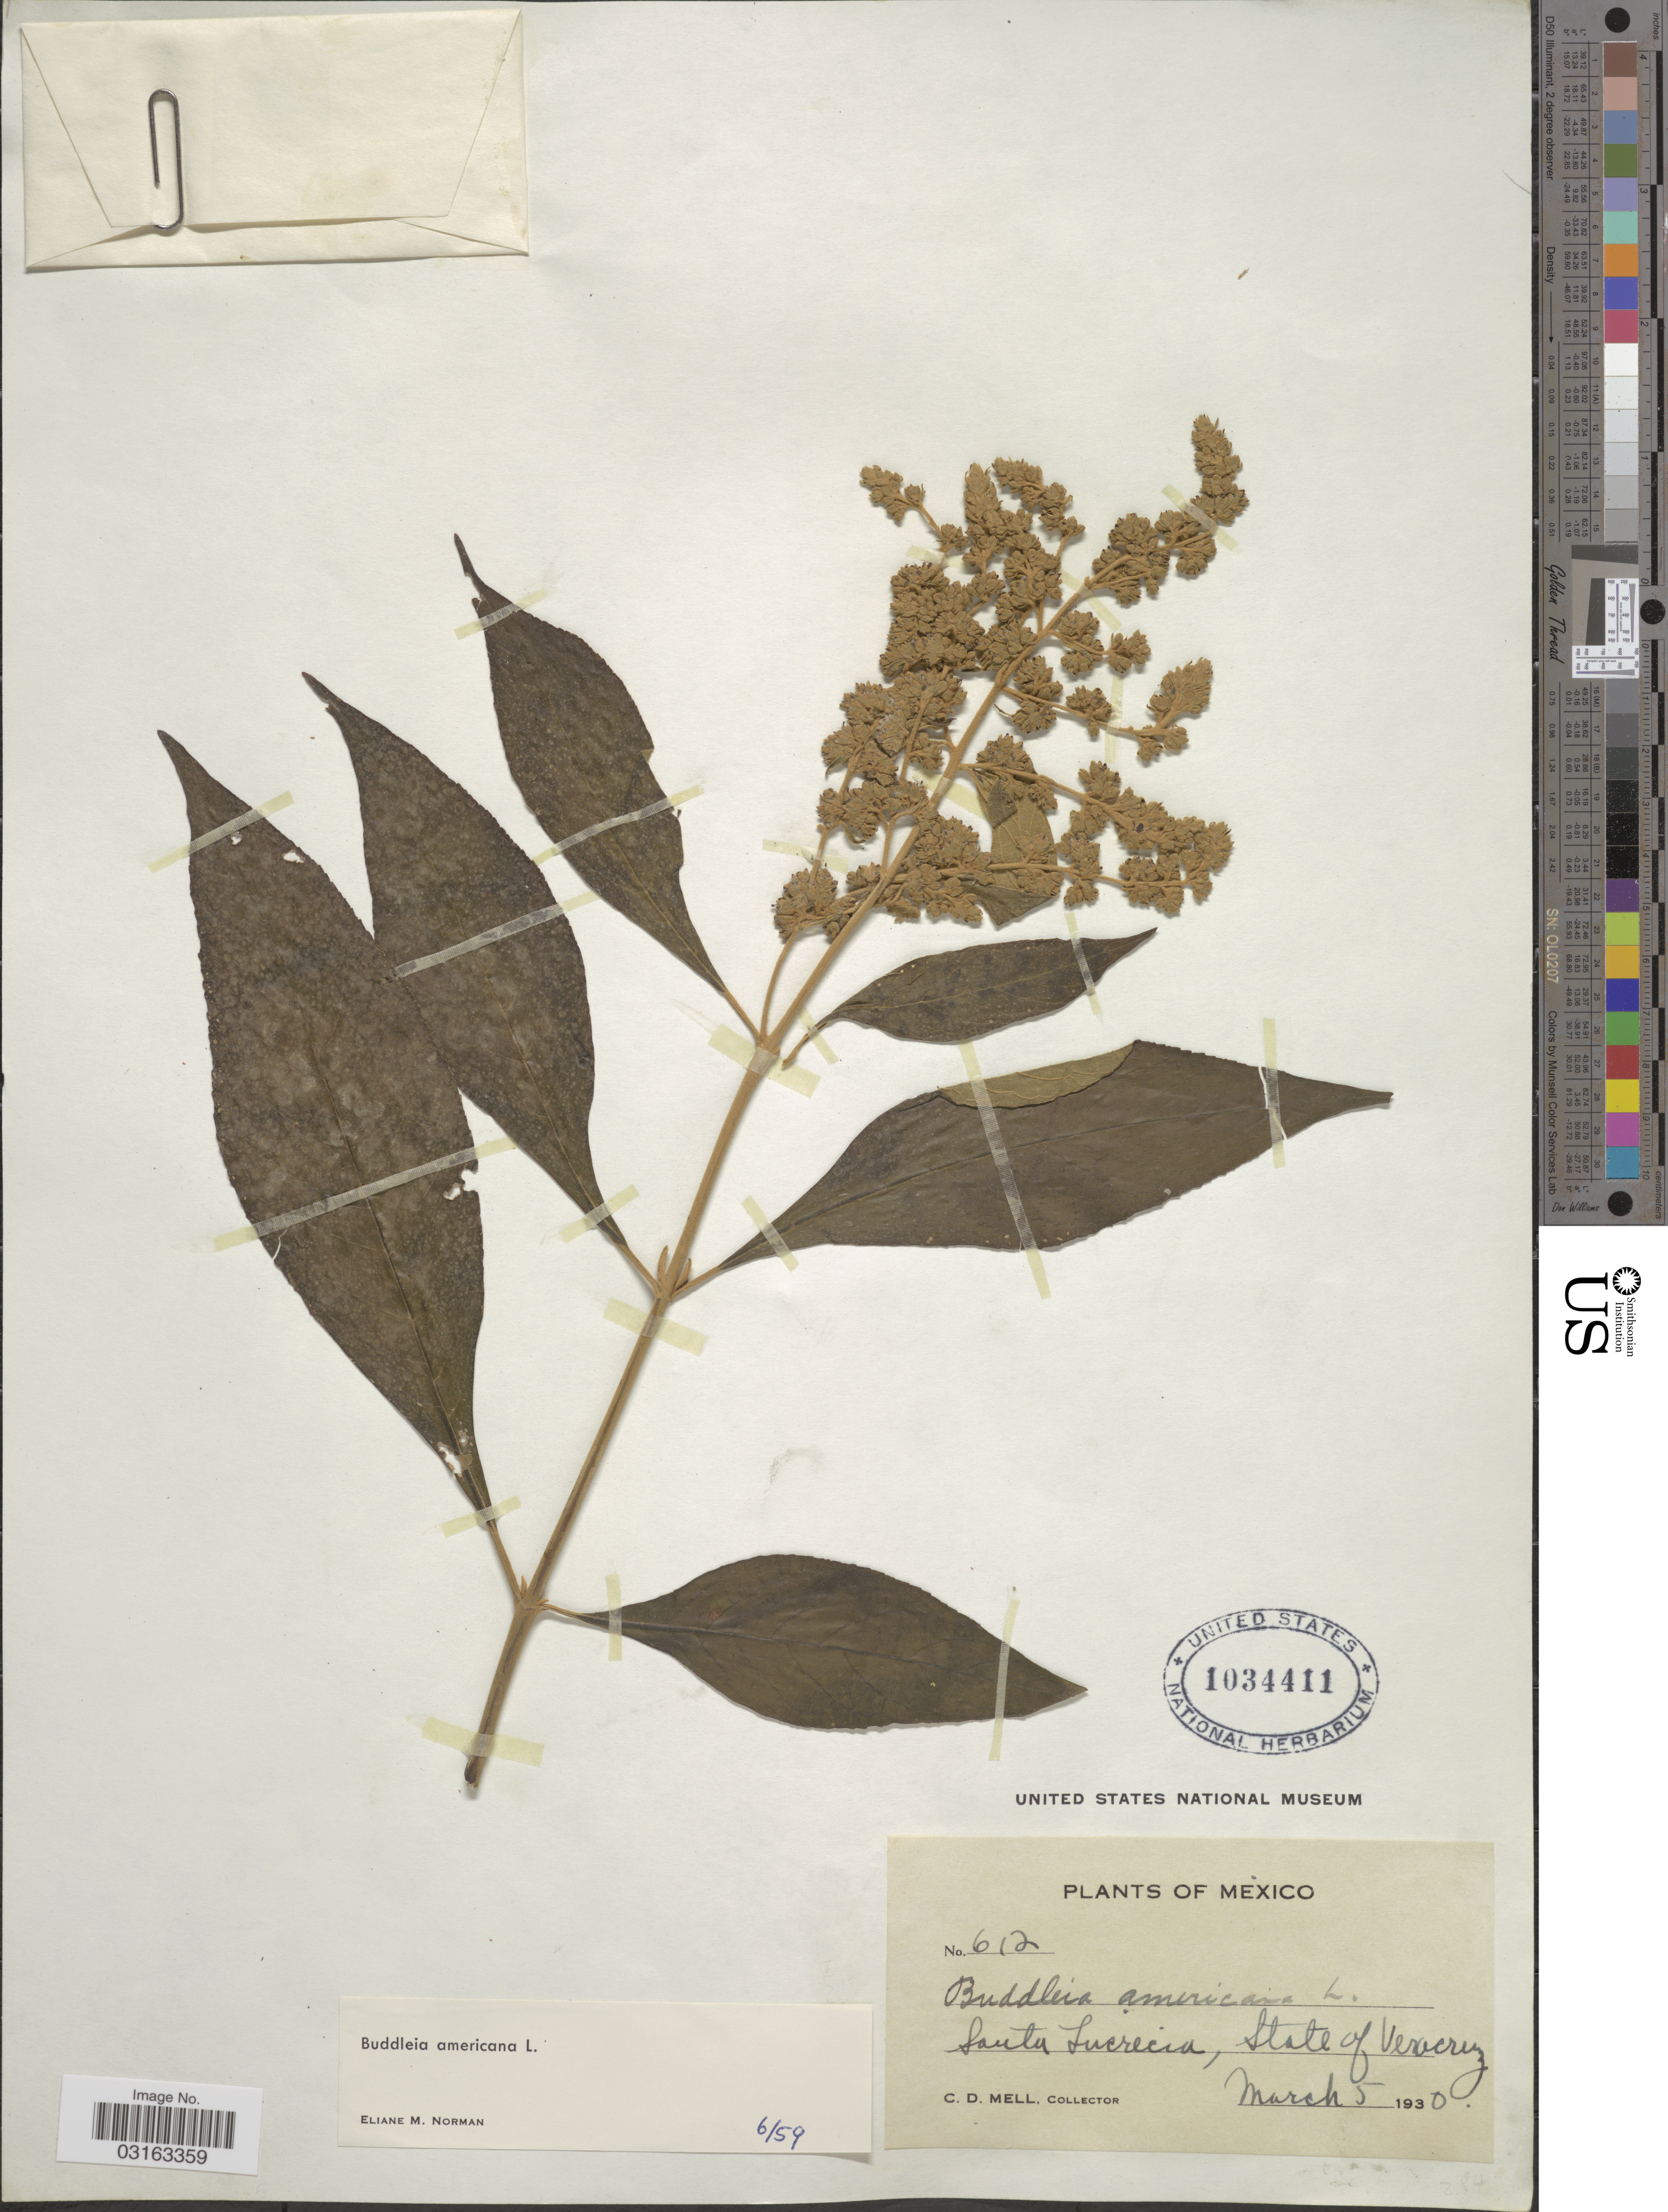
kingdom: Plantae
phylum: Tracheophyta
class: Magnoliopsida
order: Lamiales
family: Scrophulariaceae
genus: Buddleja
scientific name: Buddleja americana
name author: L.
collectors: C. D. Mell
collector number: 612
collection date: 1930-03-05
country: Mexico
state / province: Veracruz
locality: Sata Lucrecia, State of Veracruz.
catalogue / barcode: US 1034411